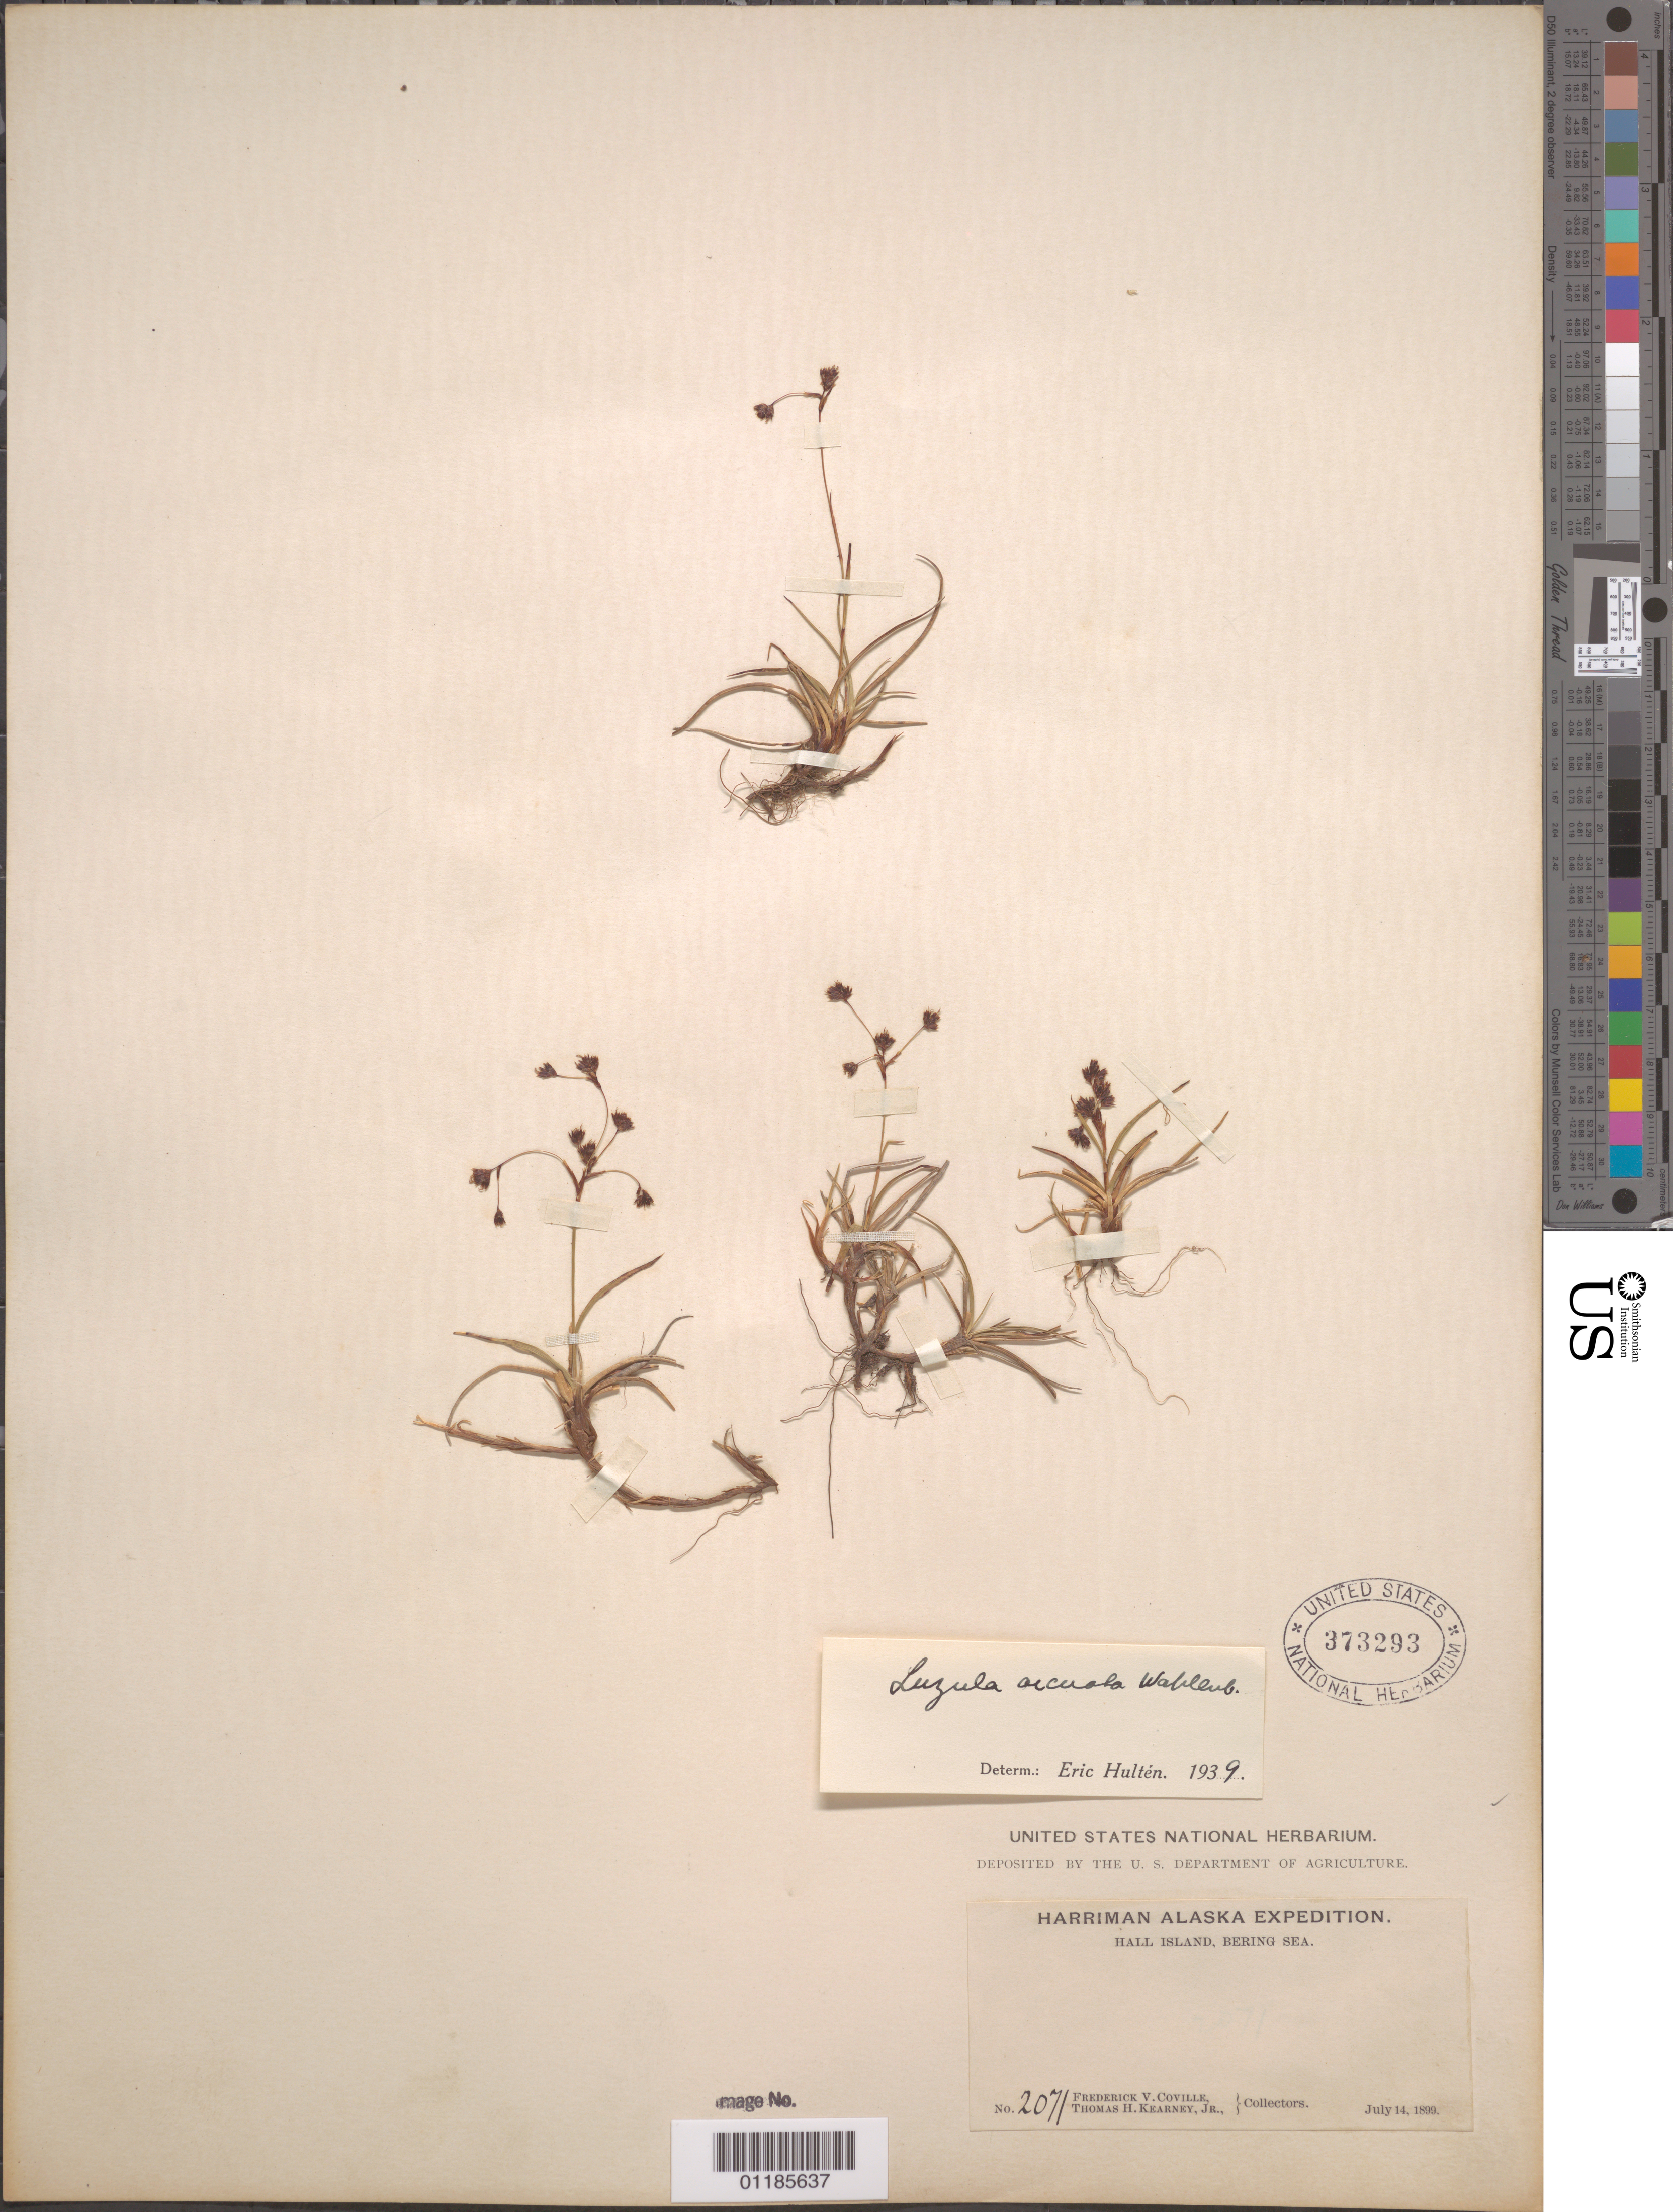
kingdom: Plantae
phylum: Tracheophyta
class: Liliopsida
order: Poales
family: Juncaceae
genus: Luzula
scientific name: Luzula arcuata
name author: (Wahlenb.) Sw.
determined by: Hultén, [O.] Eric G.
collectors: F. V. Coville & T. H. Kearney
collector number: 2071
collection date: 1899-07-14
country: United States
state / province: Alaska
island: Hall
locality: Bering Sea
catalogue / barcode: US 373293